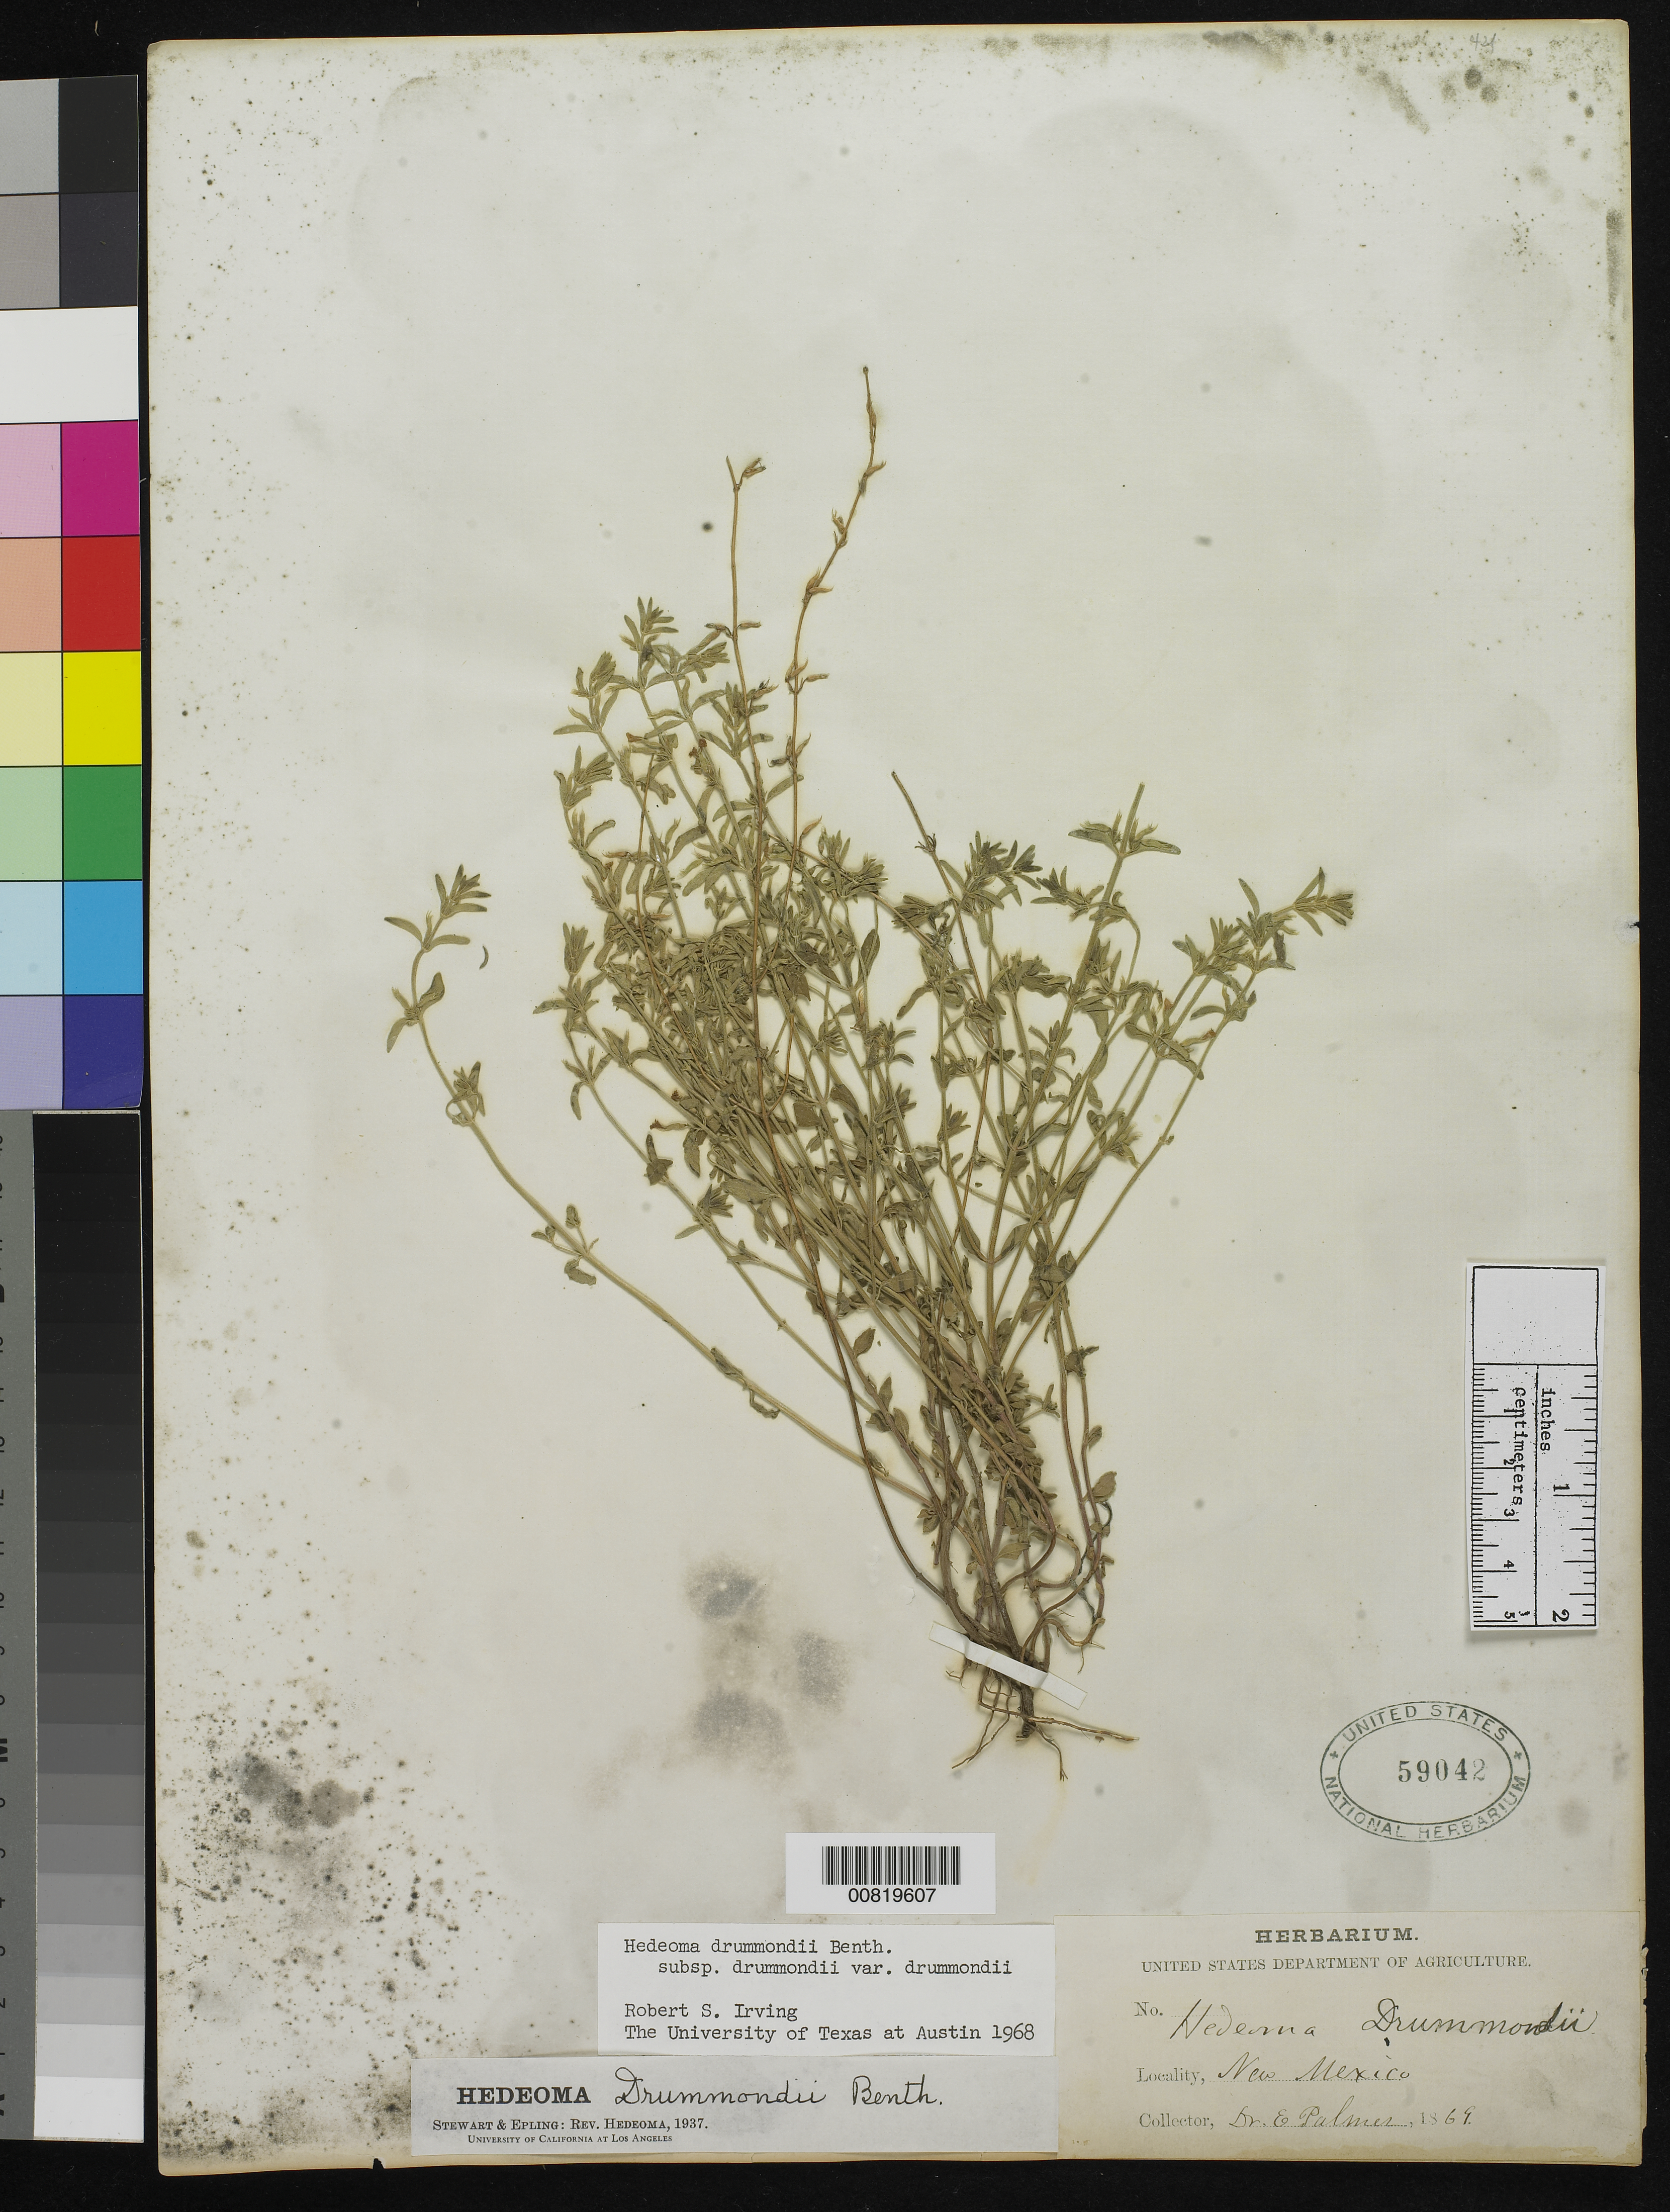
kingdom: Plantae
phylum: Tracheophyta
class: Magnoliopsida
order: Lamiales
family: Lamiaceae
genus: Hedeoma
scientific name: Hedeoma drummondii subsp. drummondii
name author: Benth.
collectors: E. Palmer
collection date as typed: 1869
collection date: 1869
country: United States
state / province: New Mexico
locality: New Mexico.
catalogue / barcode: US 59042